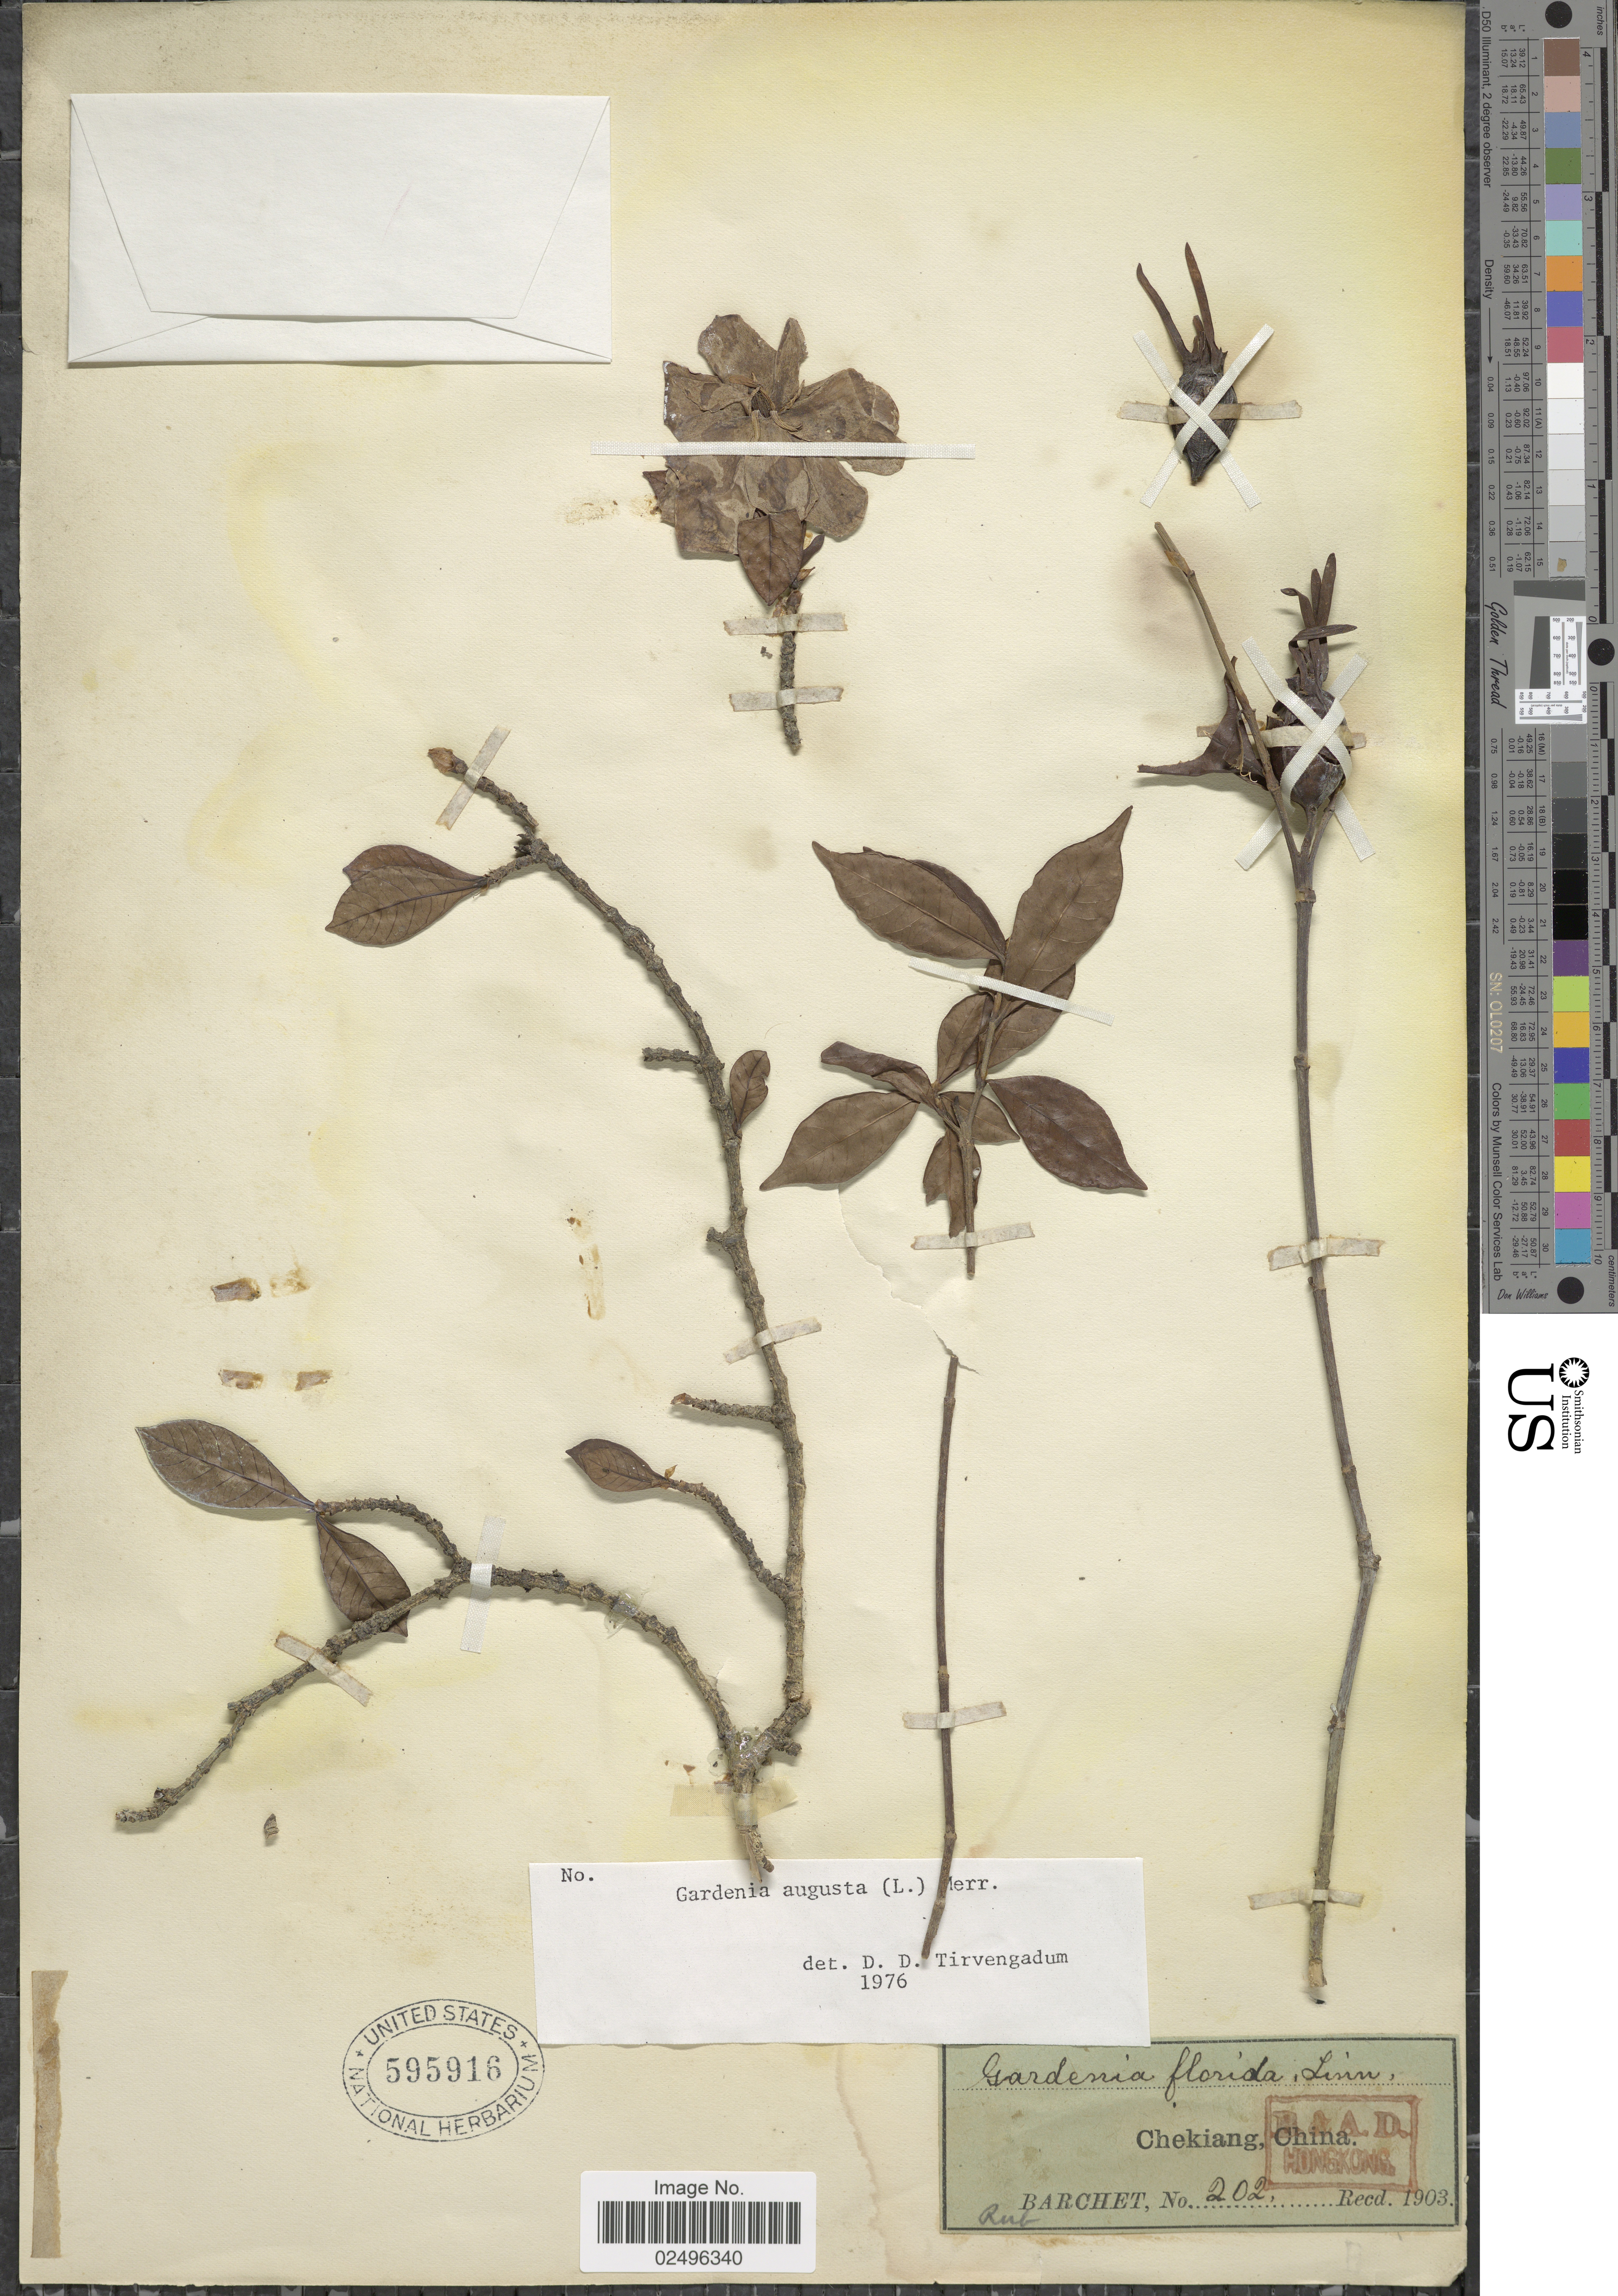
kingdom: Plantae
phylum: Tracheophyta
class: Magnoliopsida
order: Gentianales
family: Rubiaceae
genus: Gardenia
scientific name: Gardenia augusta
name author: (L.) Merr.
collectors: Barchet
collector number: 202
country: China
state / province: Zhejiang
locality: Chekiang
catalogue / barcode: US 595916